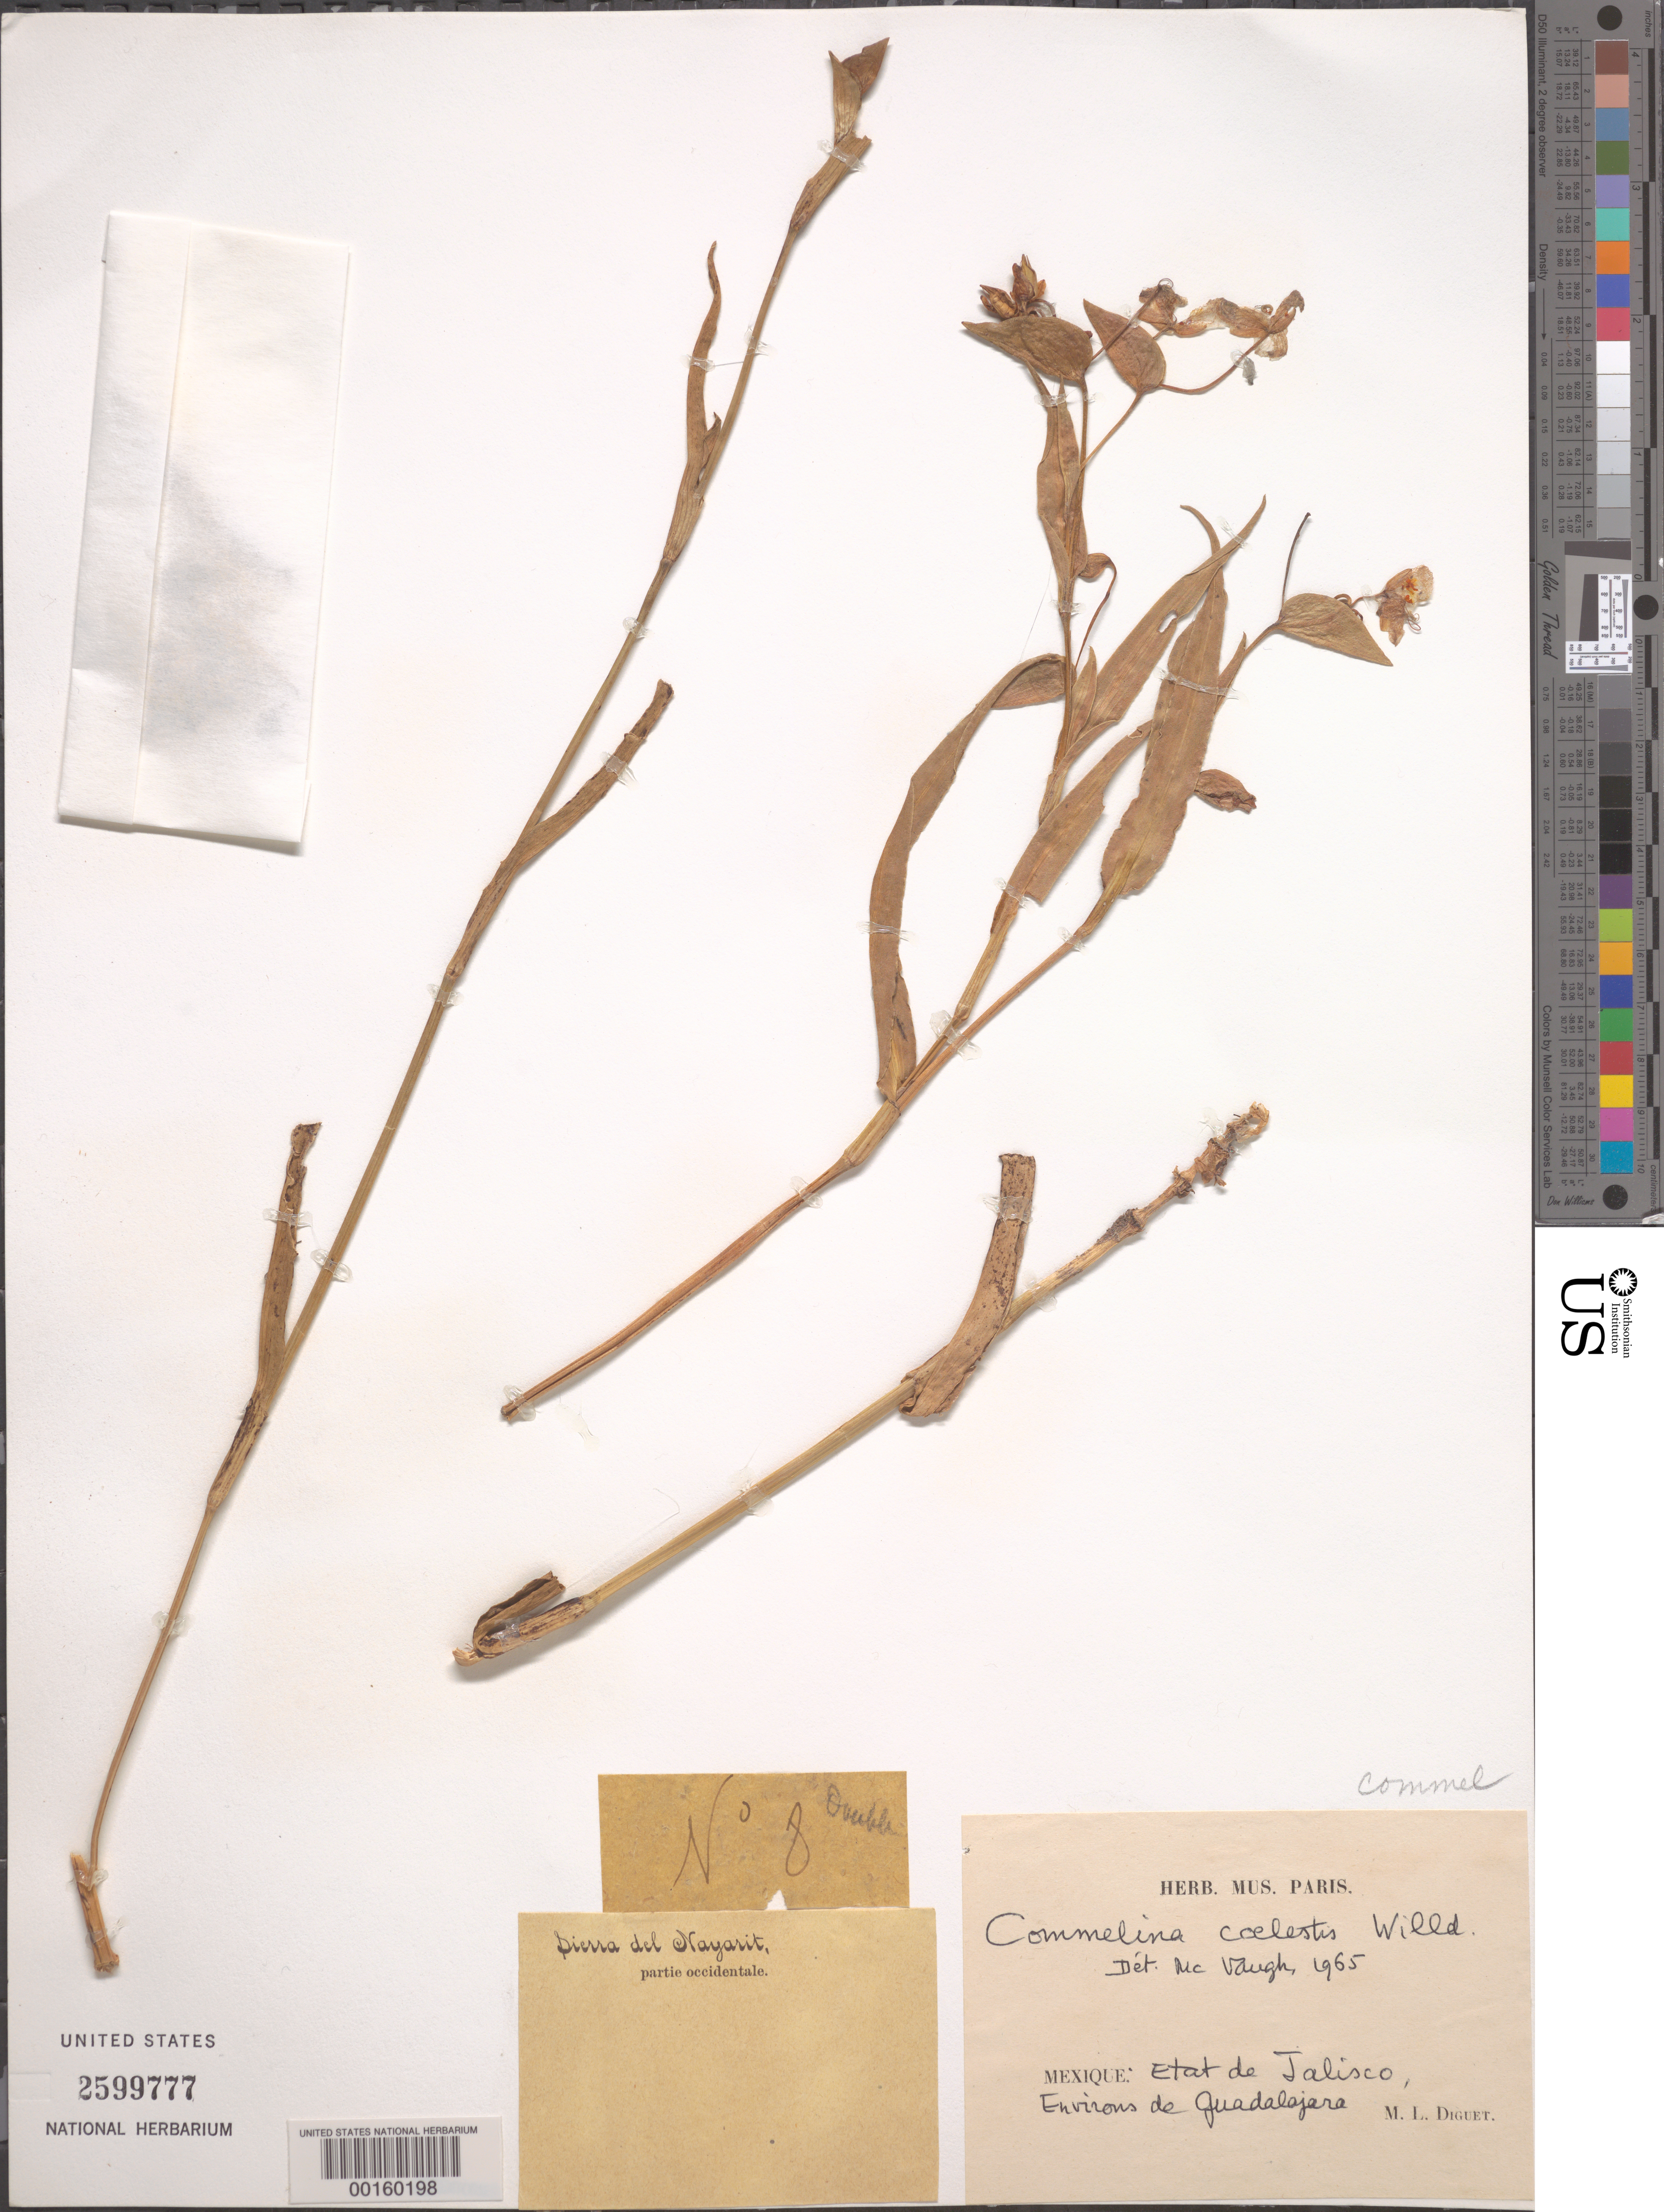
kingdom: Plantae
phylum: Tracheophyta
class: Liliopsida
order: Commelinales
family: Commelinaceae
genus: Commelina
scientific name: Commelina coelestis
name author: Willd.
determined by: McVaugh, R.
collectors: M. L. Diguet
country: Mexico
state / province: Jalisco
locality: In the area of Guadalajara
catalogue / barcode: US 2599777